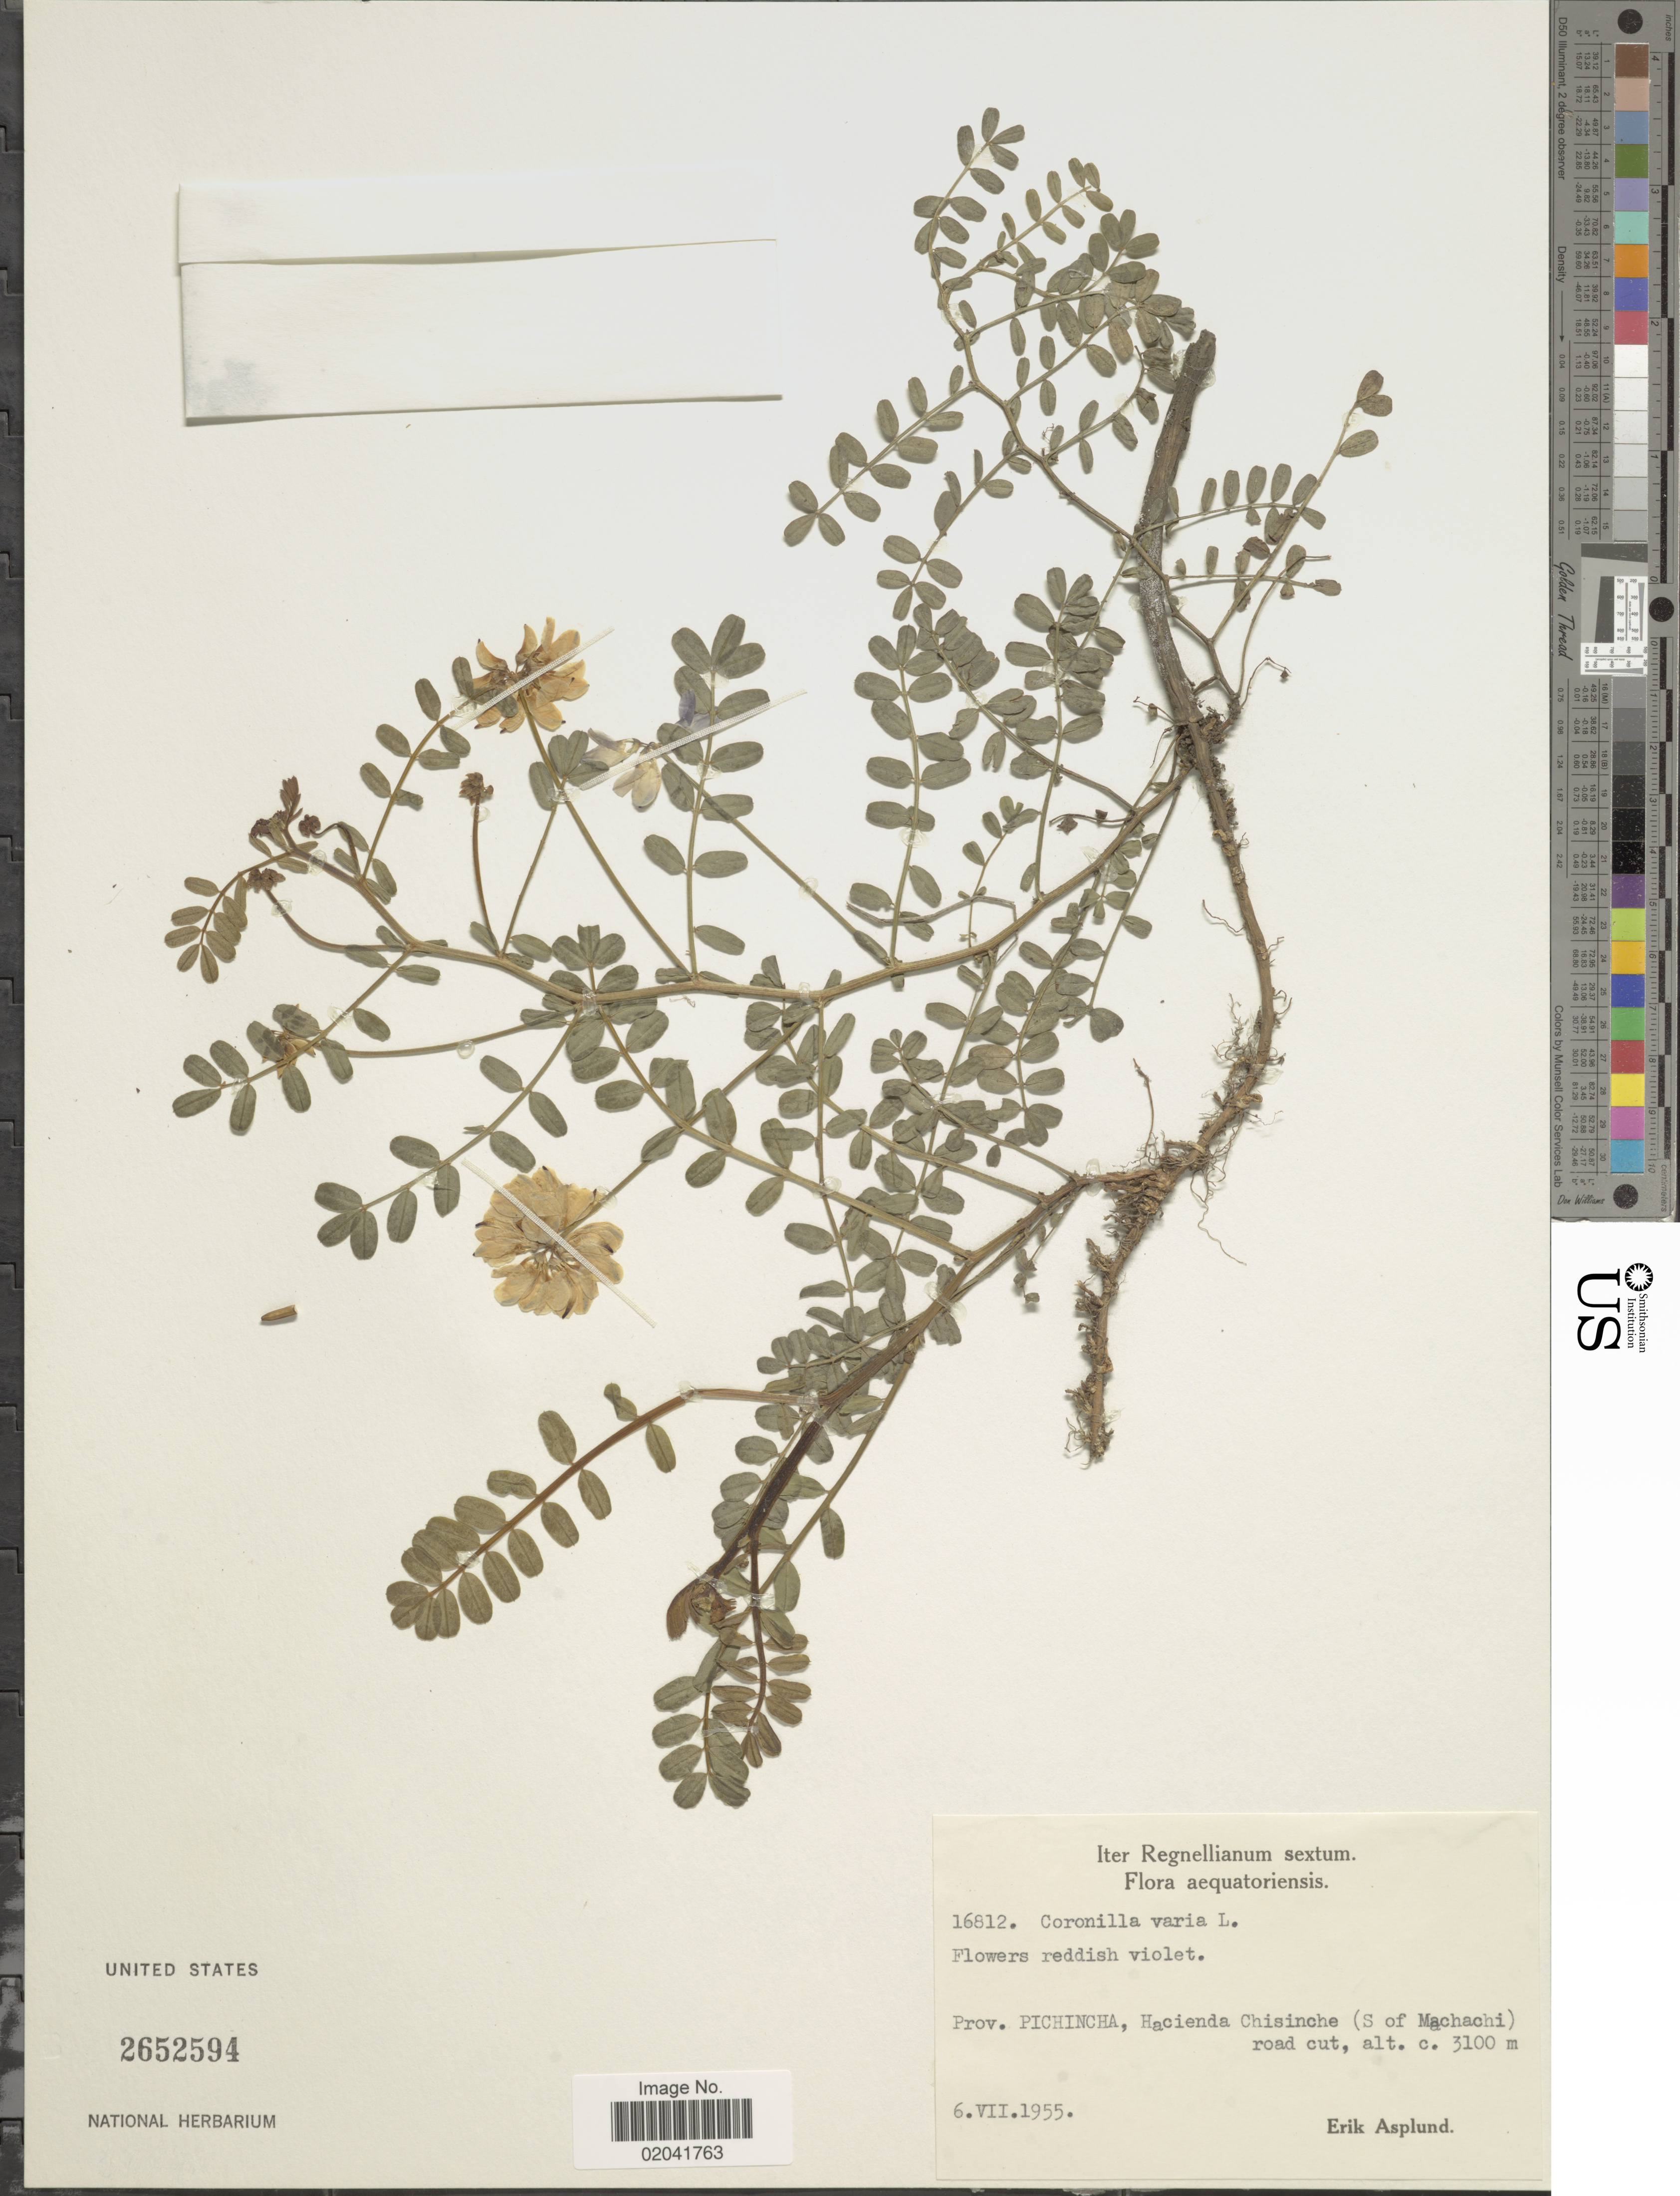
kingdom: Plantae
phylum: Tracheophyta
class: Magnoliopsida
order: Fabales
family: Fabaceae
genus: Coronilla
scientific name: Coronilla varia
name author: L.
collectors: E. Asplund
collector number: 16812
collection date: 1955-07-06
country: Ecuador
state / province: Pichincha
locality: Hacienda Chisinche (S of Machachi road cut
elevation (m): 3100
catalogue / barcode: US 2652594